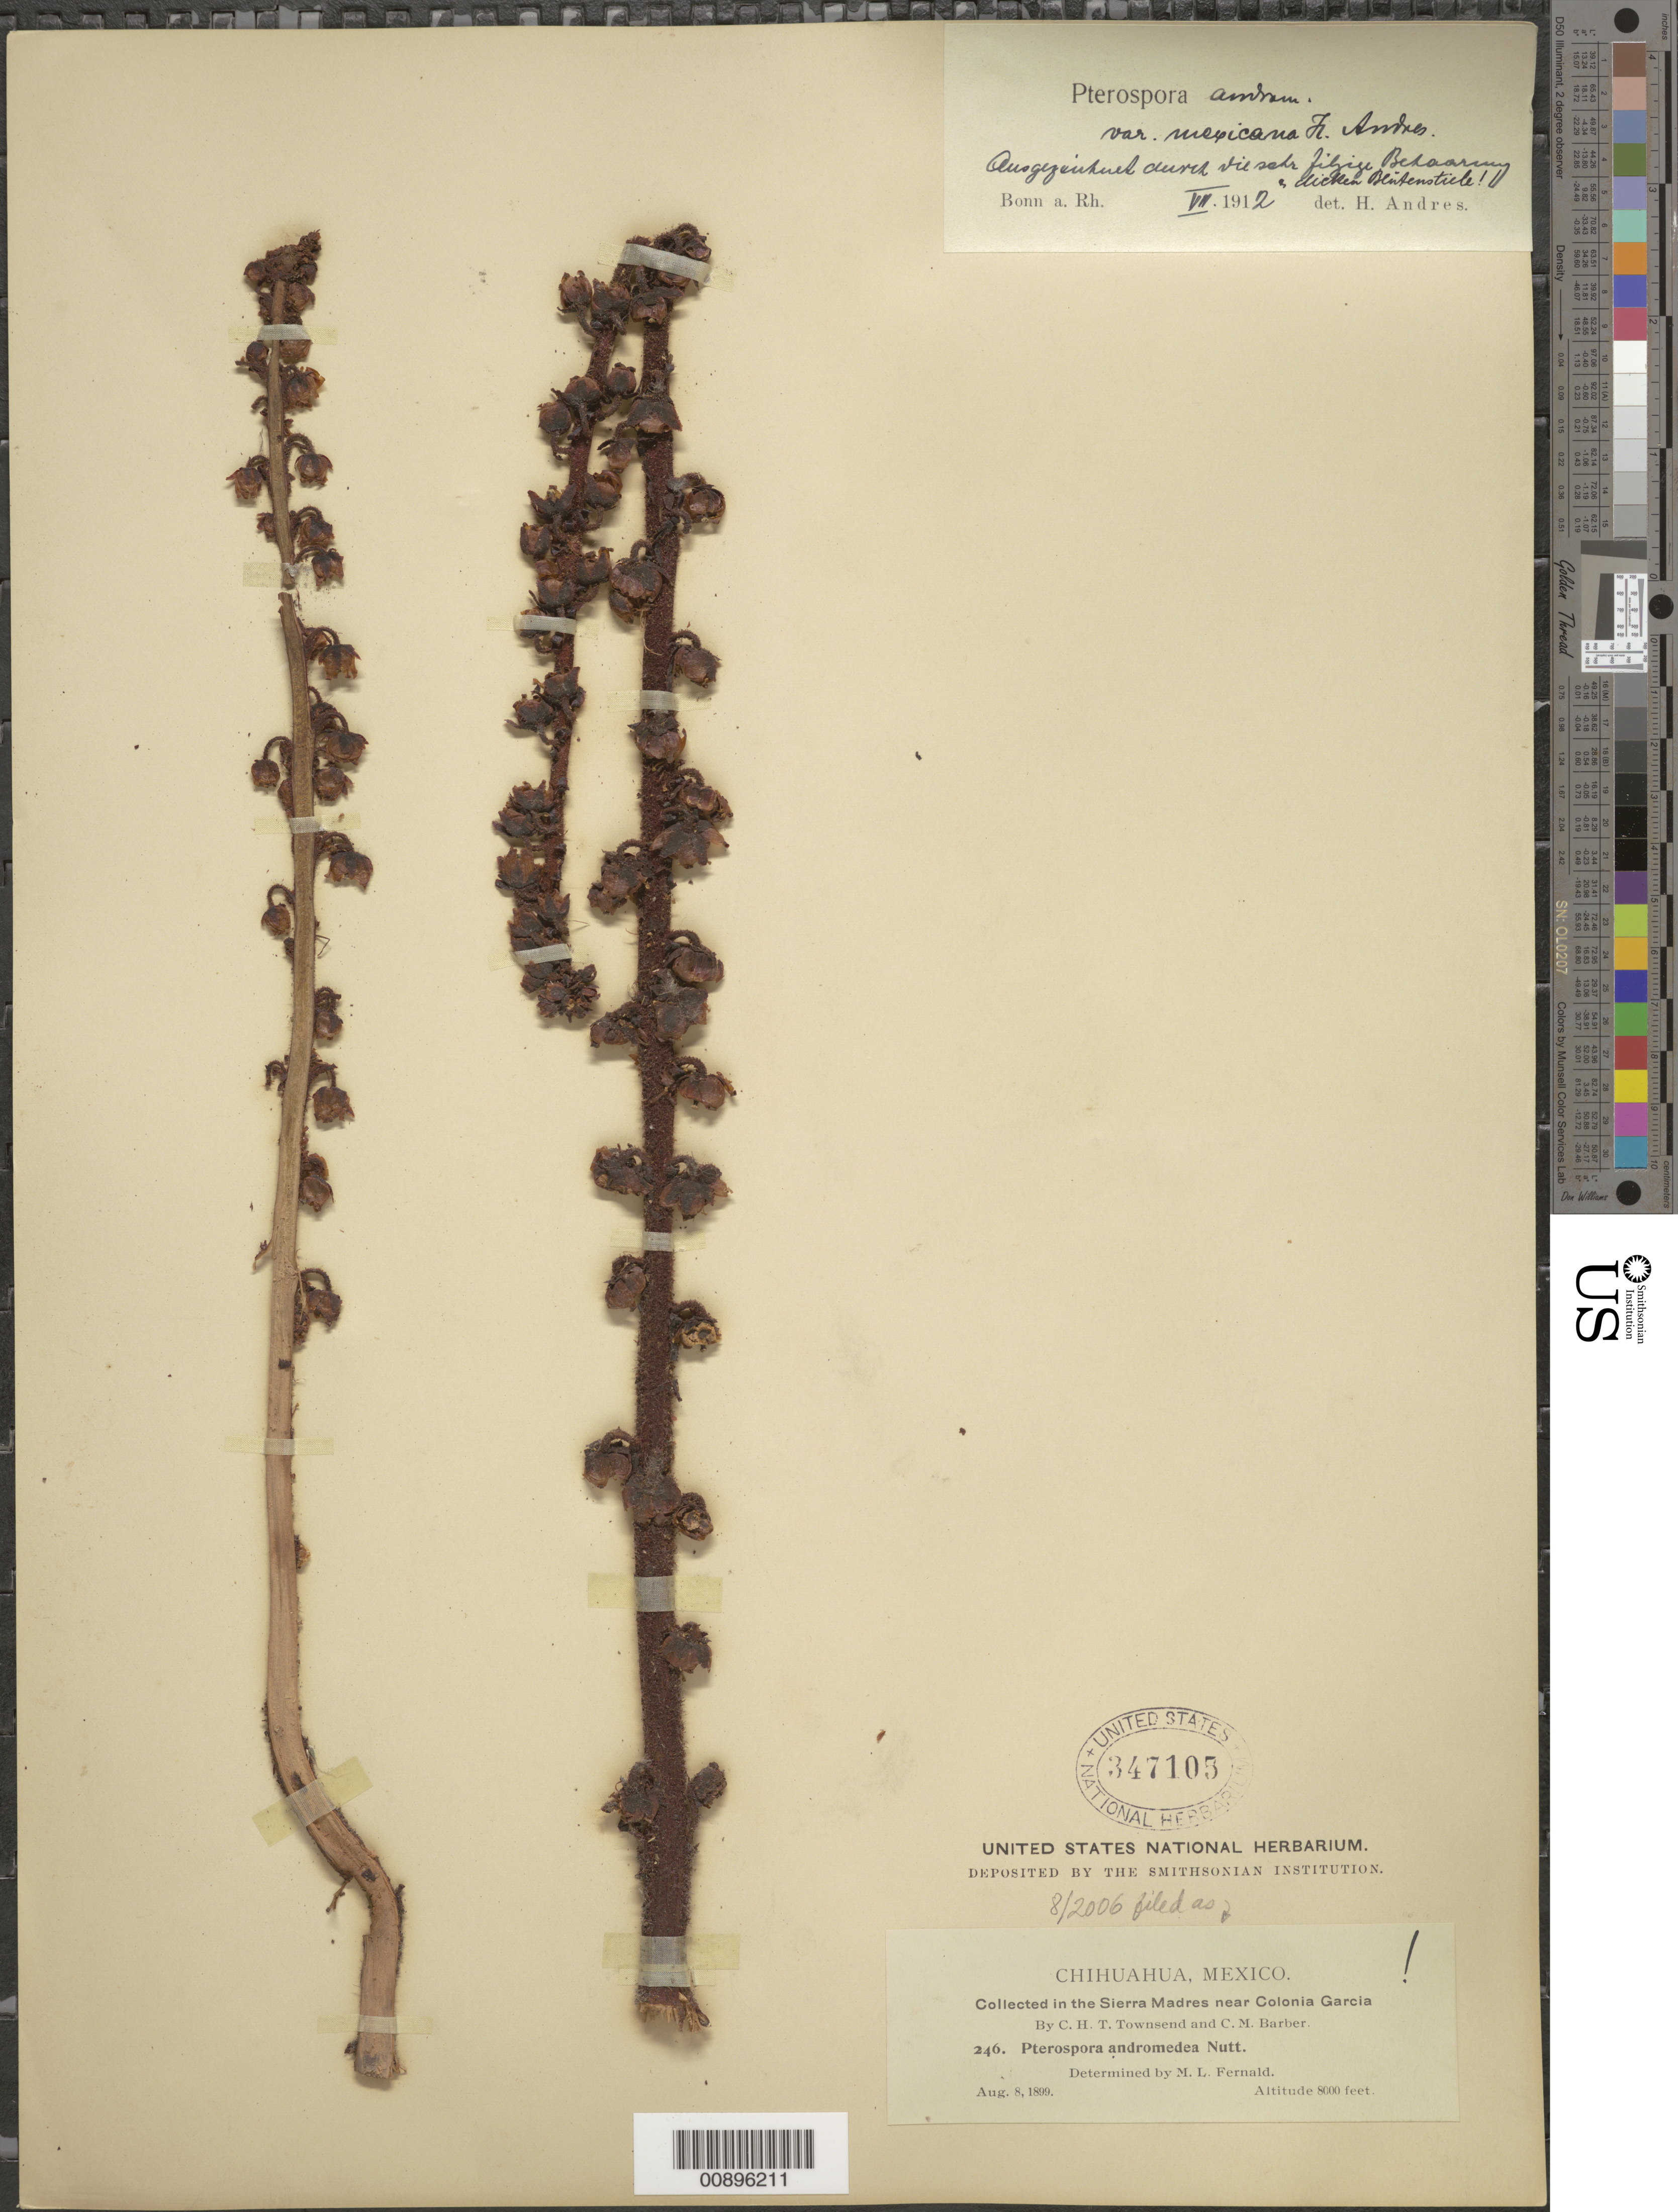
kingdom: Plantae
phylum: Tracheophyta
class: Magnoliopsida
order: Ericales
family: Ericaceae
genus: Pterospora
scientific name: Pterospora andromedea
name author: Nutt.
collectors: C. H. T. Townsend & C. Barber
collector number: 246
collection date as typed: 08 Aug 1899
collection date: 1899-08-08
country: Mexico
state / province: Chihuahua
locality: Sierra Madre near Colonia García, Chihuahua.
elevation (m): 2438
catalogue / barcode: US 347105